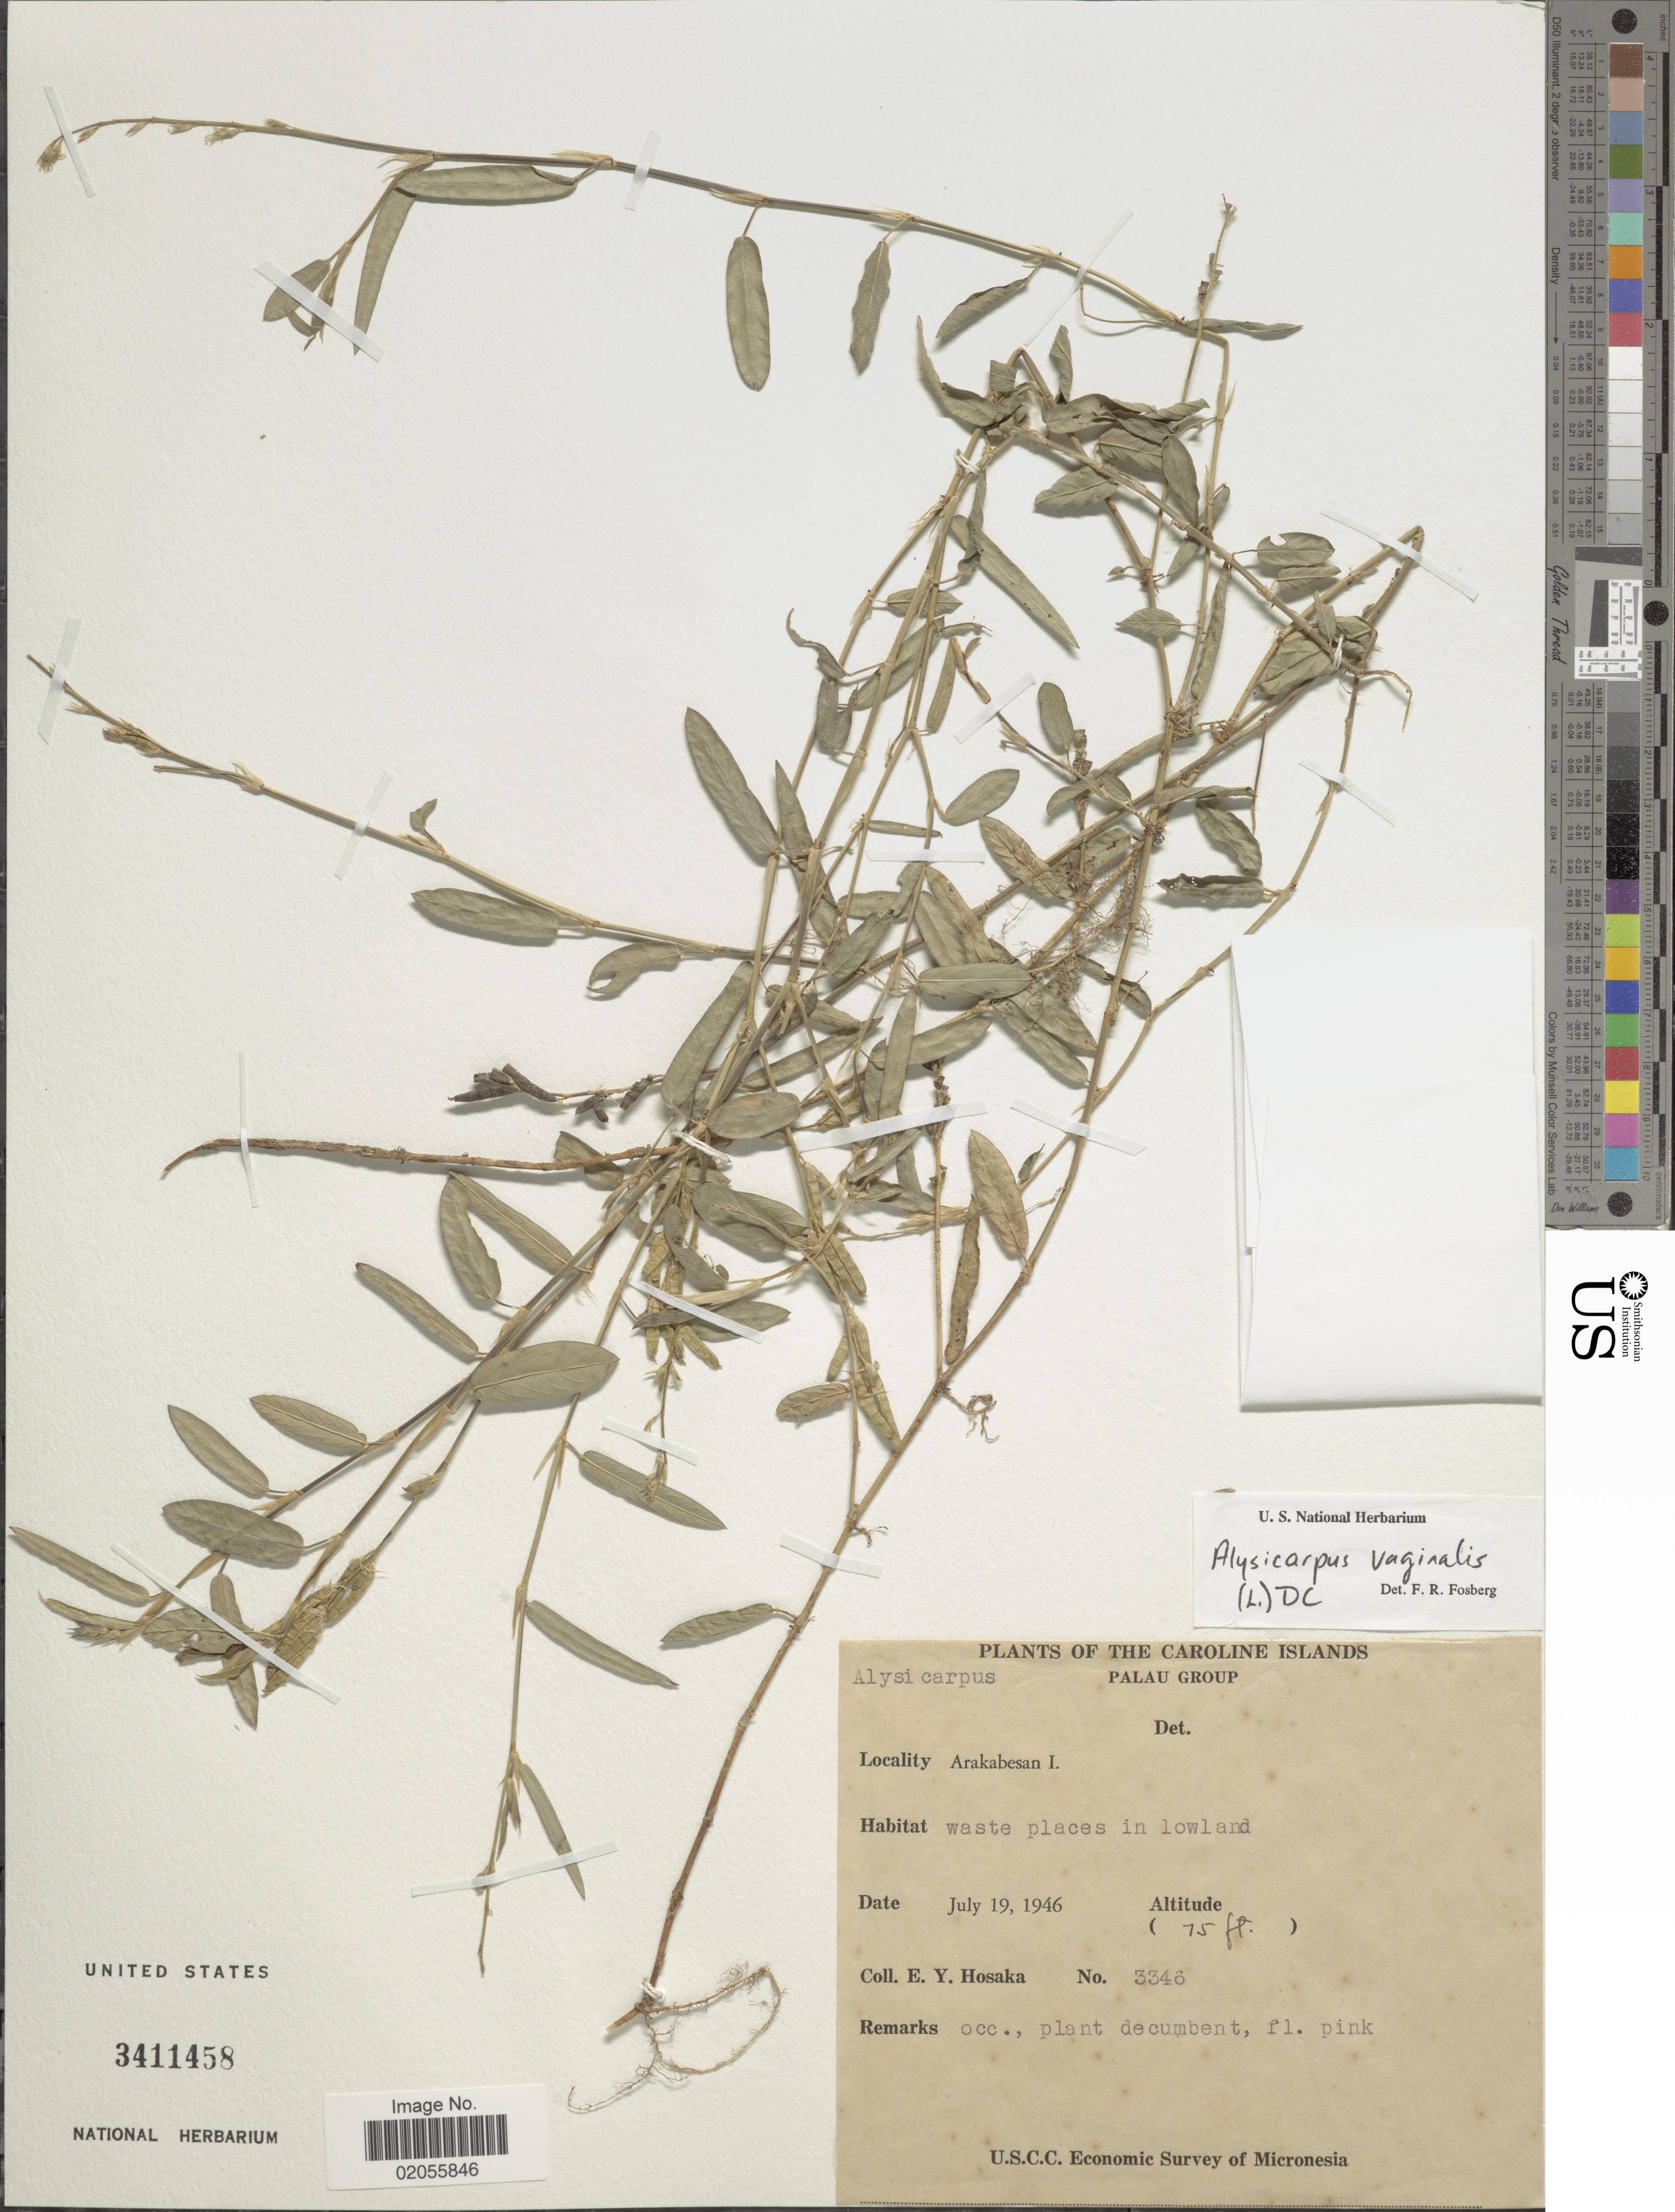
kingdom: Plantae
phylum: Tracheophyta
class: Magnoliopsida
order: Fabales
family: Fabaceae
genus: Alysicarpus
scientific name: Alysicarpus vaginalis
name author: (L.) DC.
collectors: E. Y. Hosaka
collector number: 3346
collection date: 1946-07-19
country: Palau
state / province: Koror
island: Ngerekebesang [Arakabesan]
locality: The Caroline Islands, Palau Group, Arakabesan I.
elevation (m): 23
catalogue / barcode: US 3411458